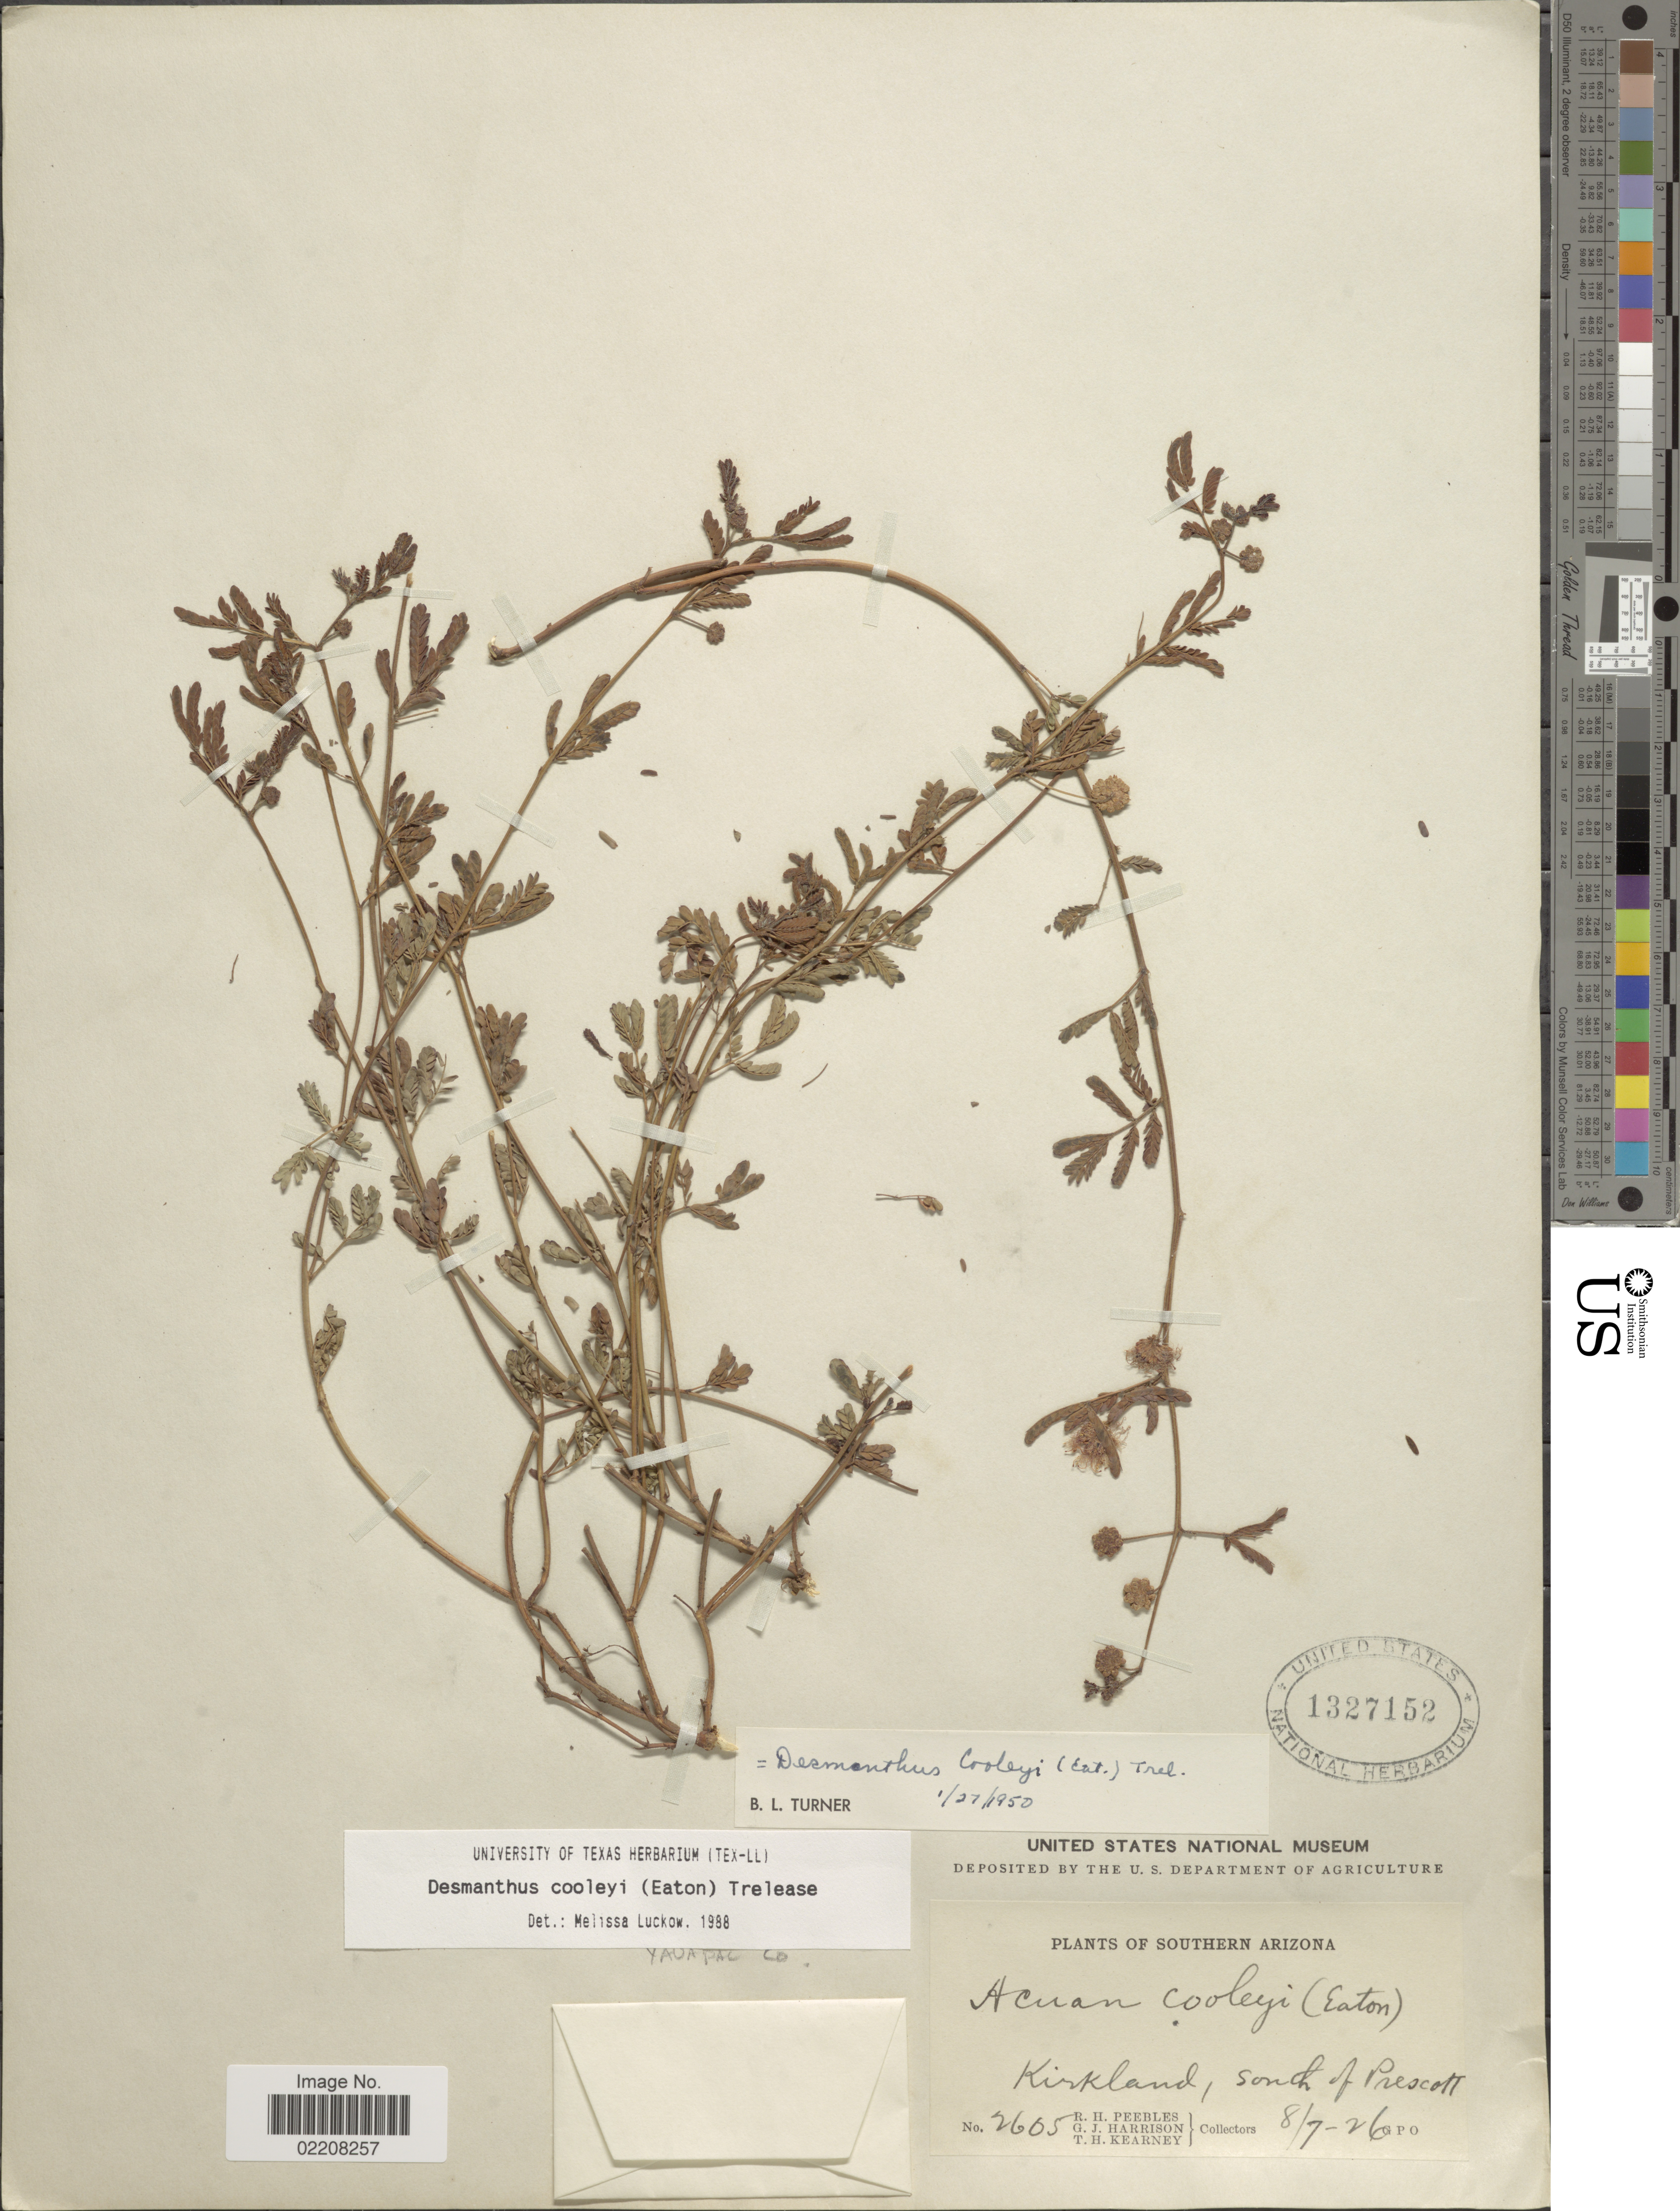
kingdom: Plantae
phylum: Tracheophyta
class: Magnoliopsida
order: Fabales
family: Fabaceae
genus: Desmanthus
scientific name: Desmanthus cooleyi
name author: (Eaton) Trel.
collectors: R. H. Peebles, G. J. Harrison & T. H. Kearney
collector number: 2605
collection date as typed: Transcribed d/m/y: 7/8/26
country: United States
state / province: Arizona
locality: Southern Arizona. Kirkland, South of Prescott. Yavapai Co.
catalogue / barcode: US 1327152